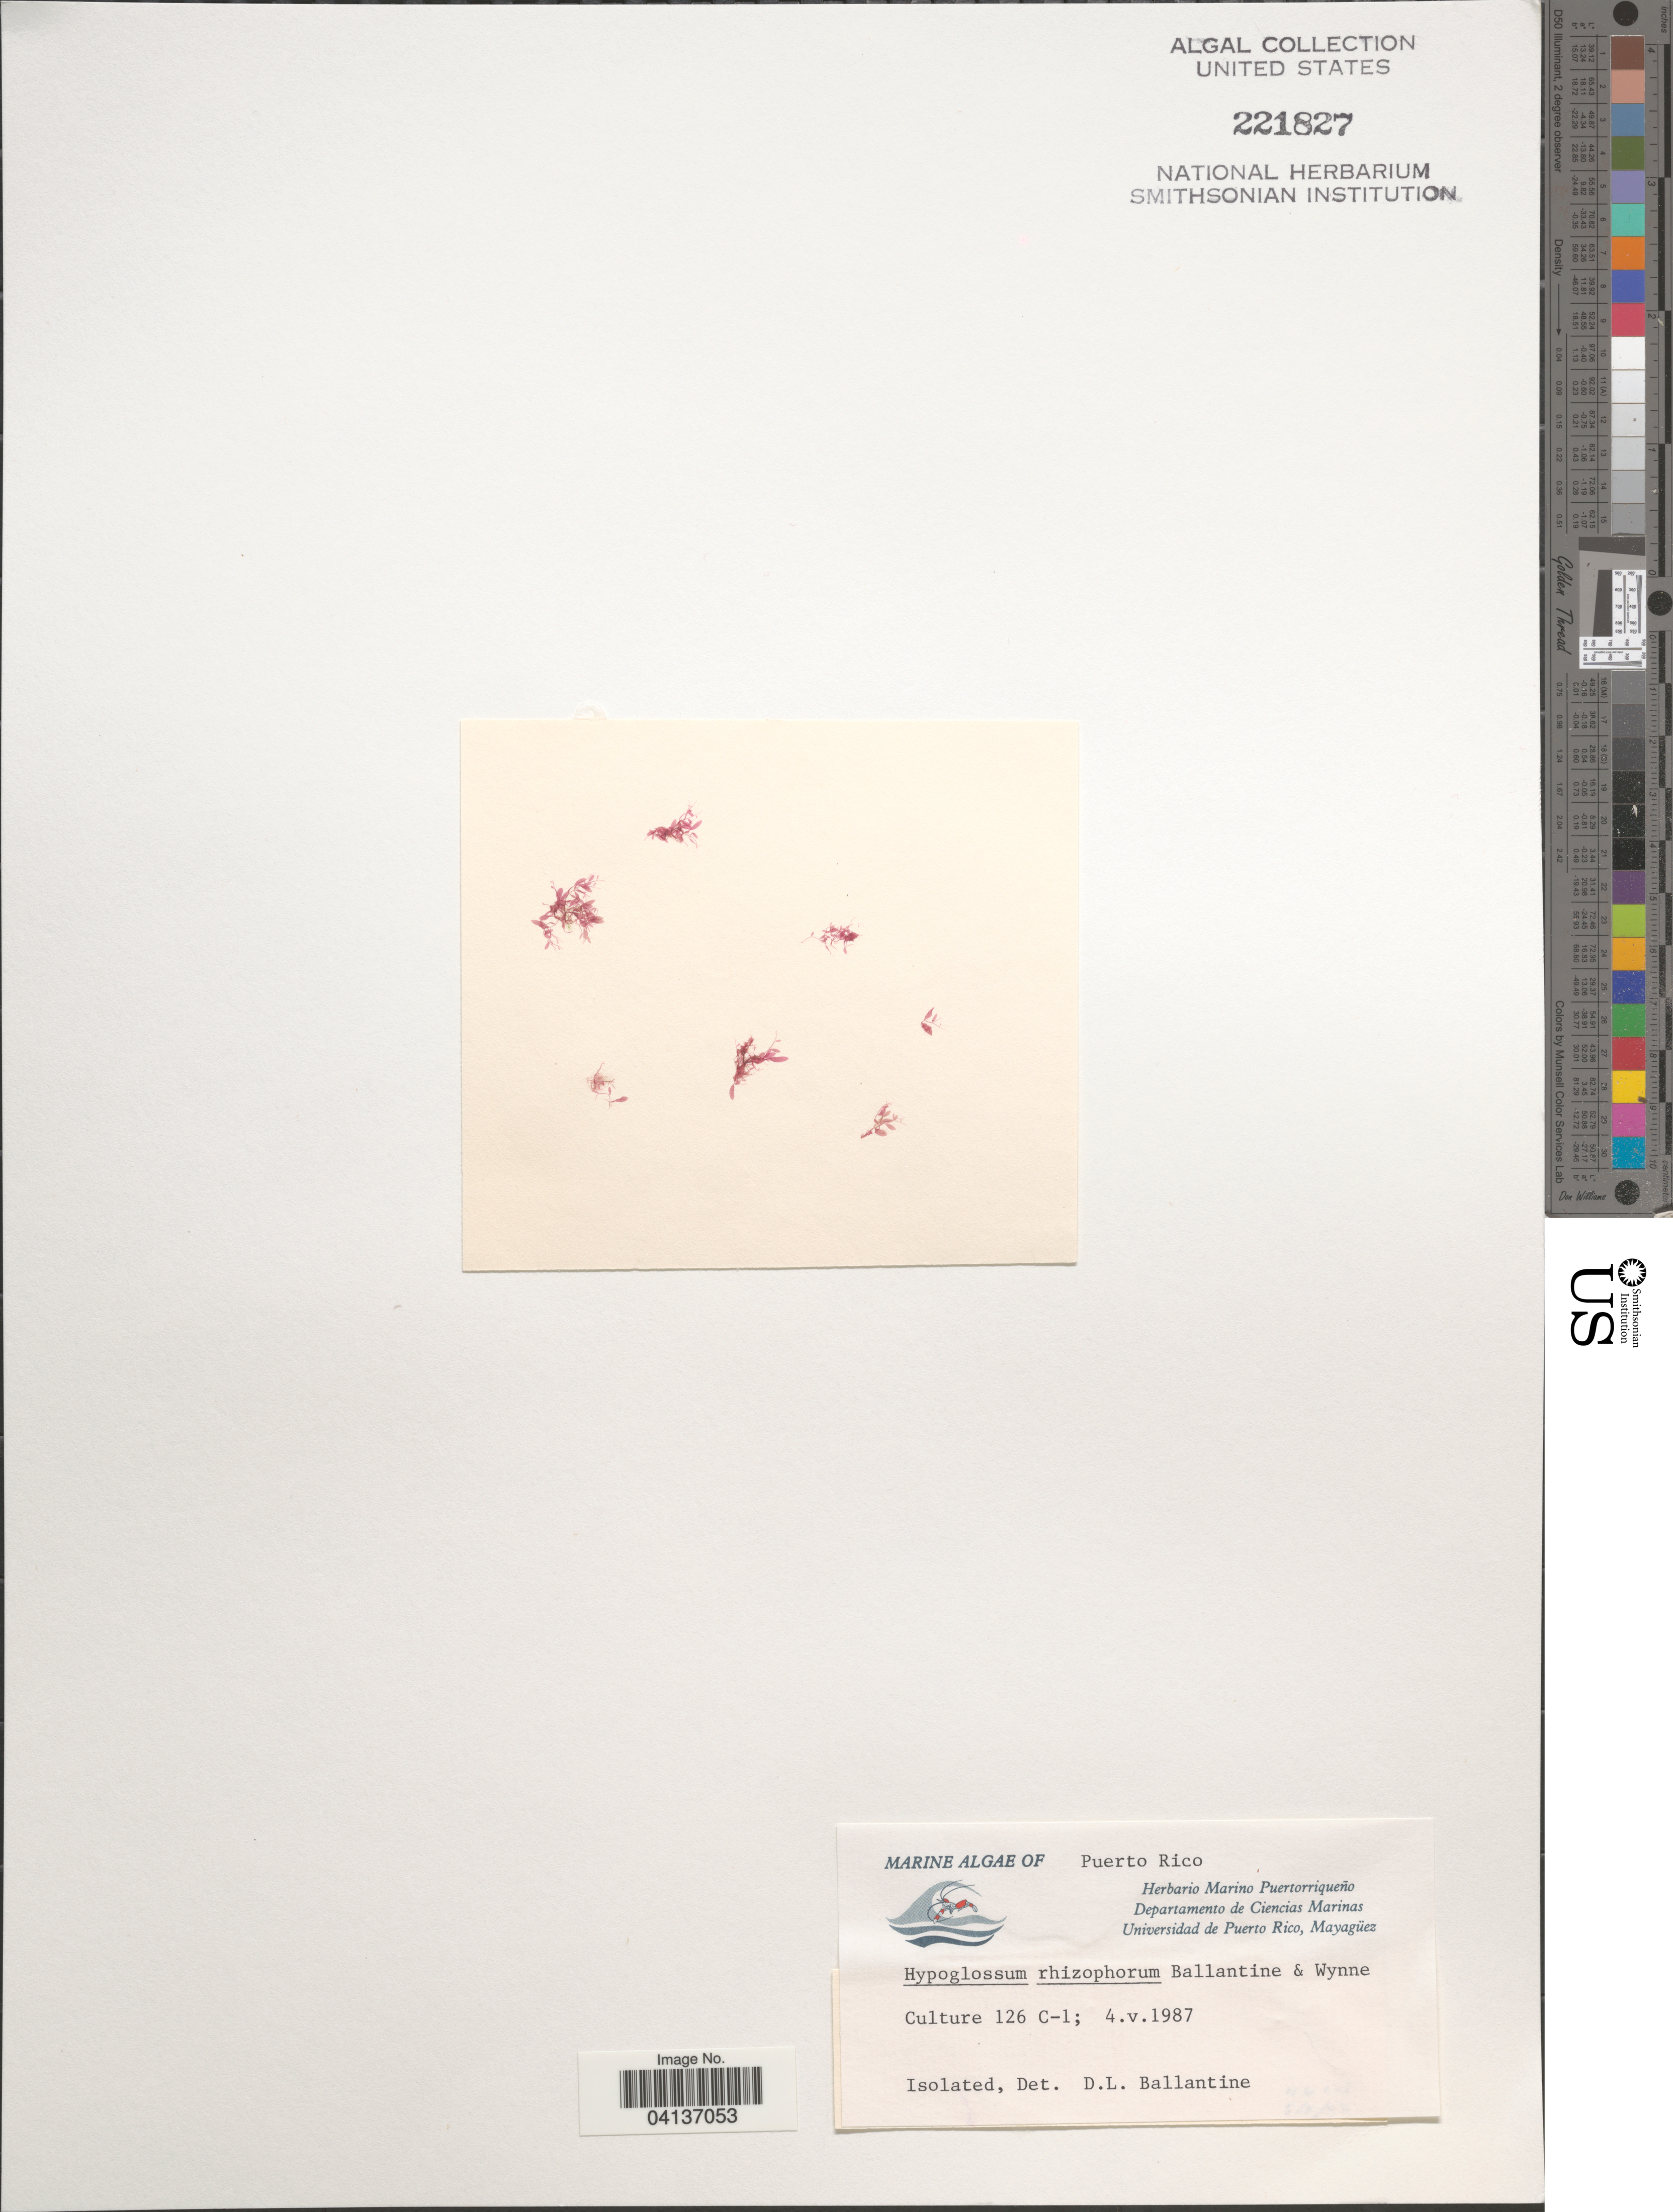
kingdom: Plantae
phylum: Rhodophyta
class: Florideophyceae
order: Ceramiales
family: Delesseriaceae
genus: Hypoglossum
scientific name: Hypoglossum rhizophorum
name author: D.L. Ballant. & M.J. Wynne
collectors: Ex herb. Marino Puertorriqueño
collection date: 1987-05-04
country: Puerto Rico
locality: Culture 126 C-1.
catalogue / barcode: US 221827